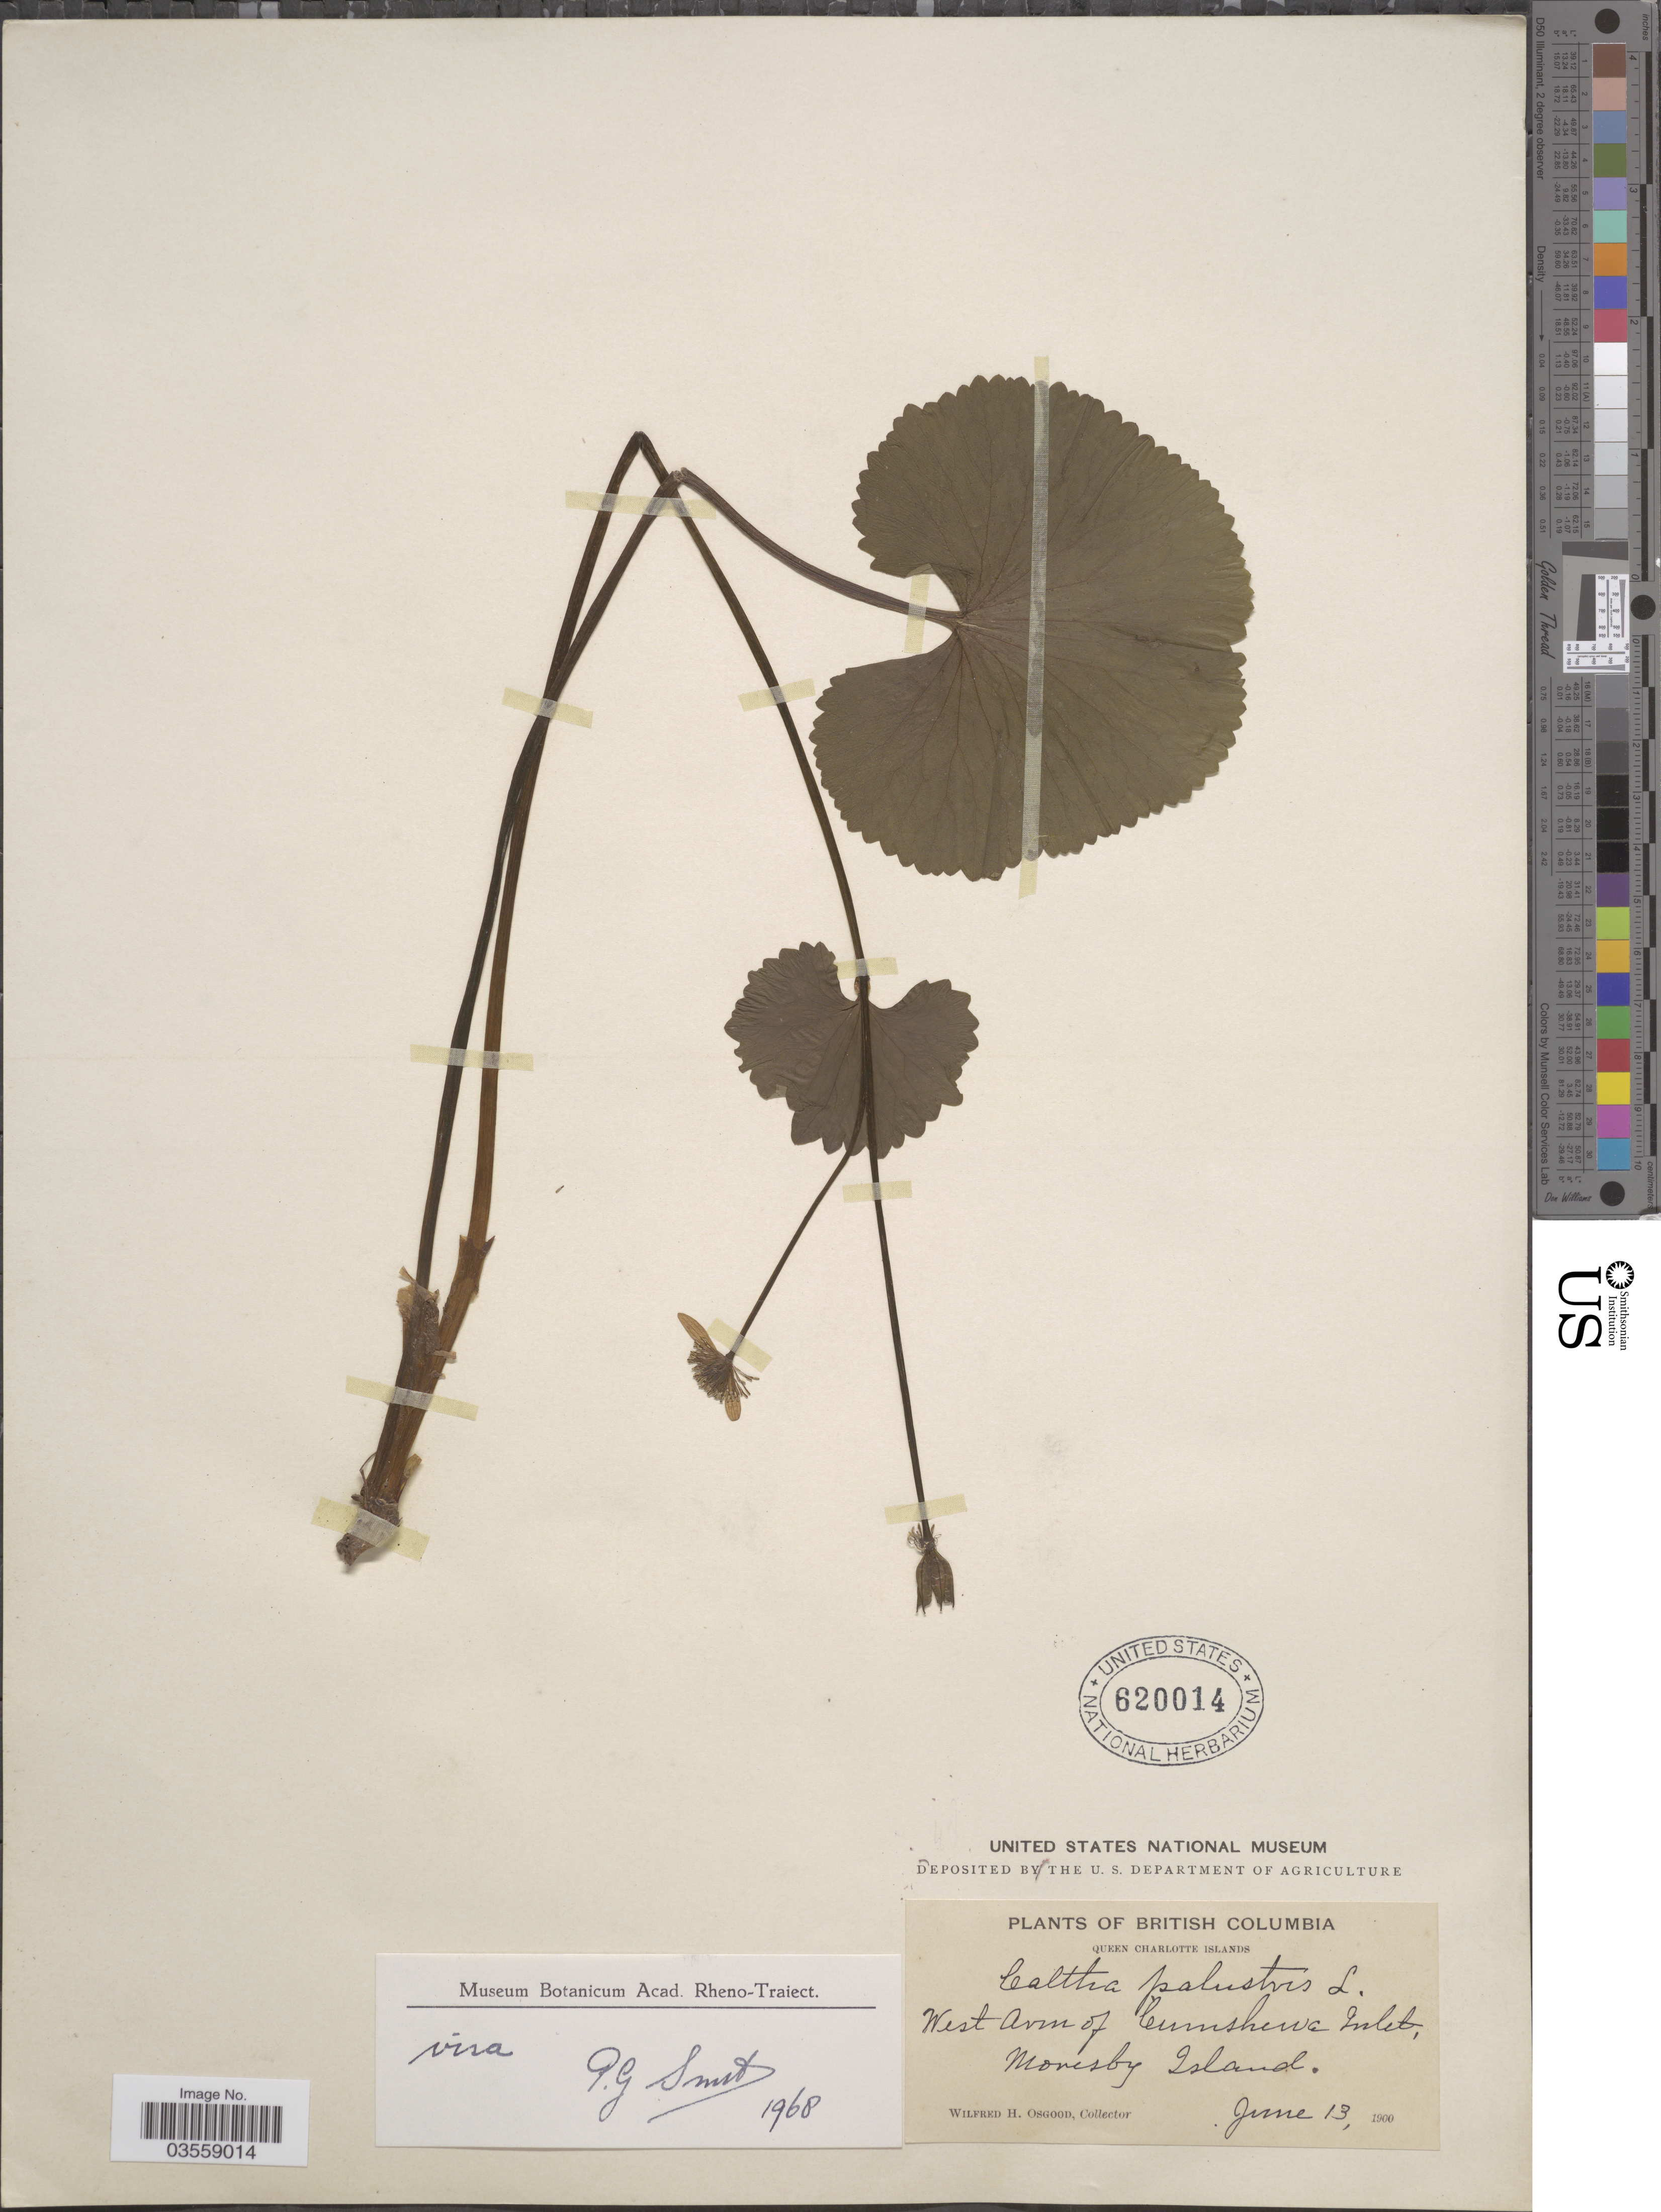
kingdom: Plantae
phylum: Tracheophyta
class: Magnoliopsida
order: Ranunculales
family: Ranunculaceae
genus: Caltha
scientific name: Caltha palustris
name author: L.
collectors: W. Osgood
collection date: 1900-06-13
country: Canada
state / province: British Columbia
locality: Queen Charlotte Islands. West Arm of Cumshewa Inlet, Moresby Island.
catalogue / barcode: US 620014